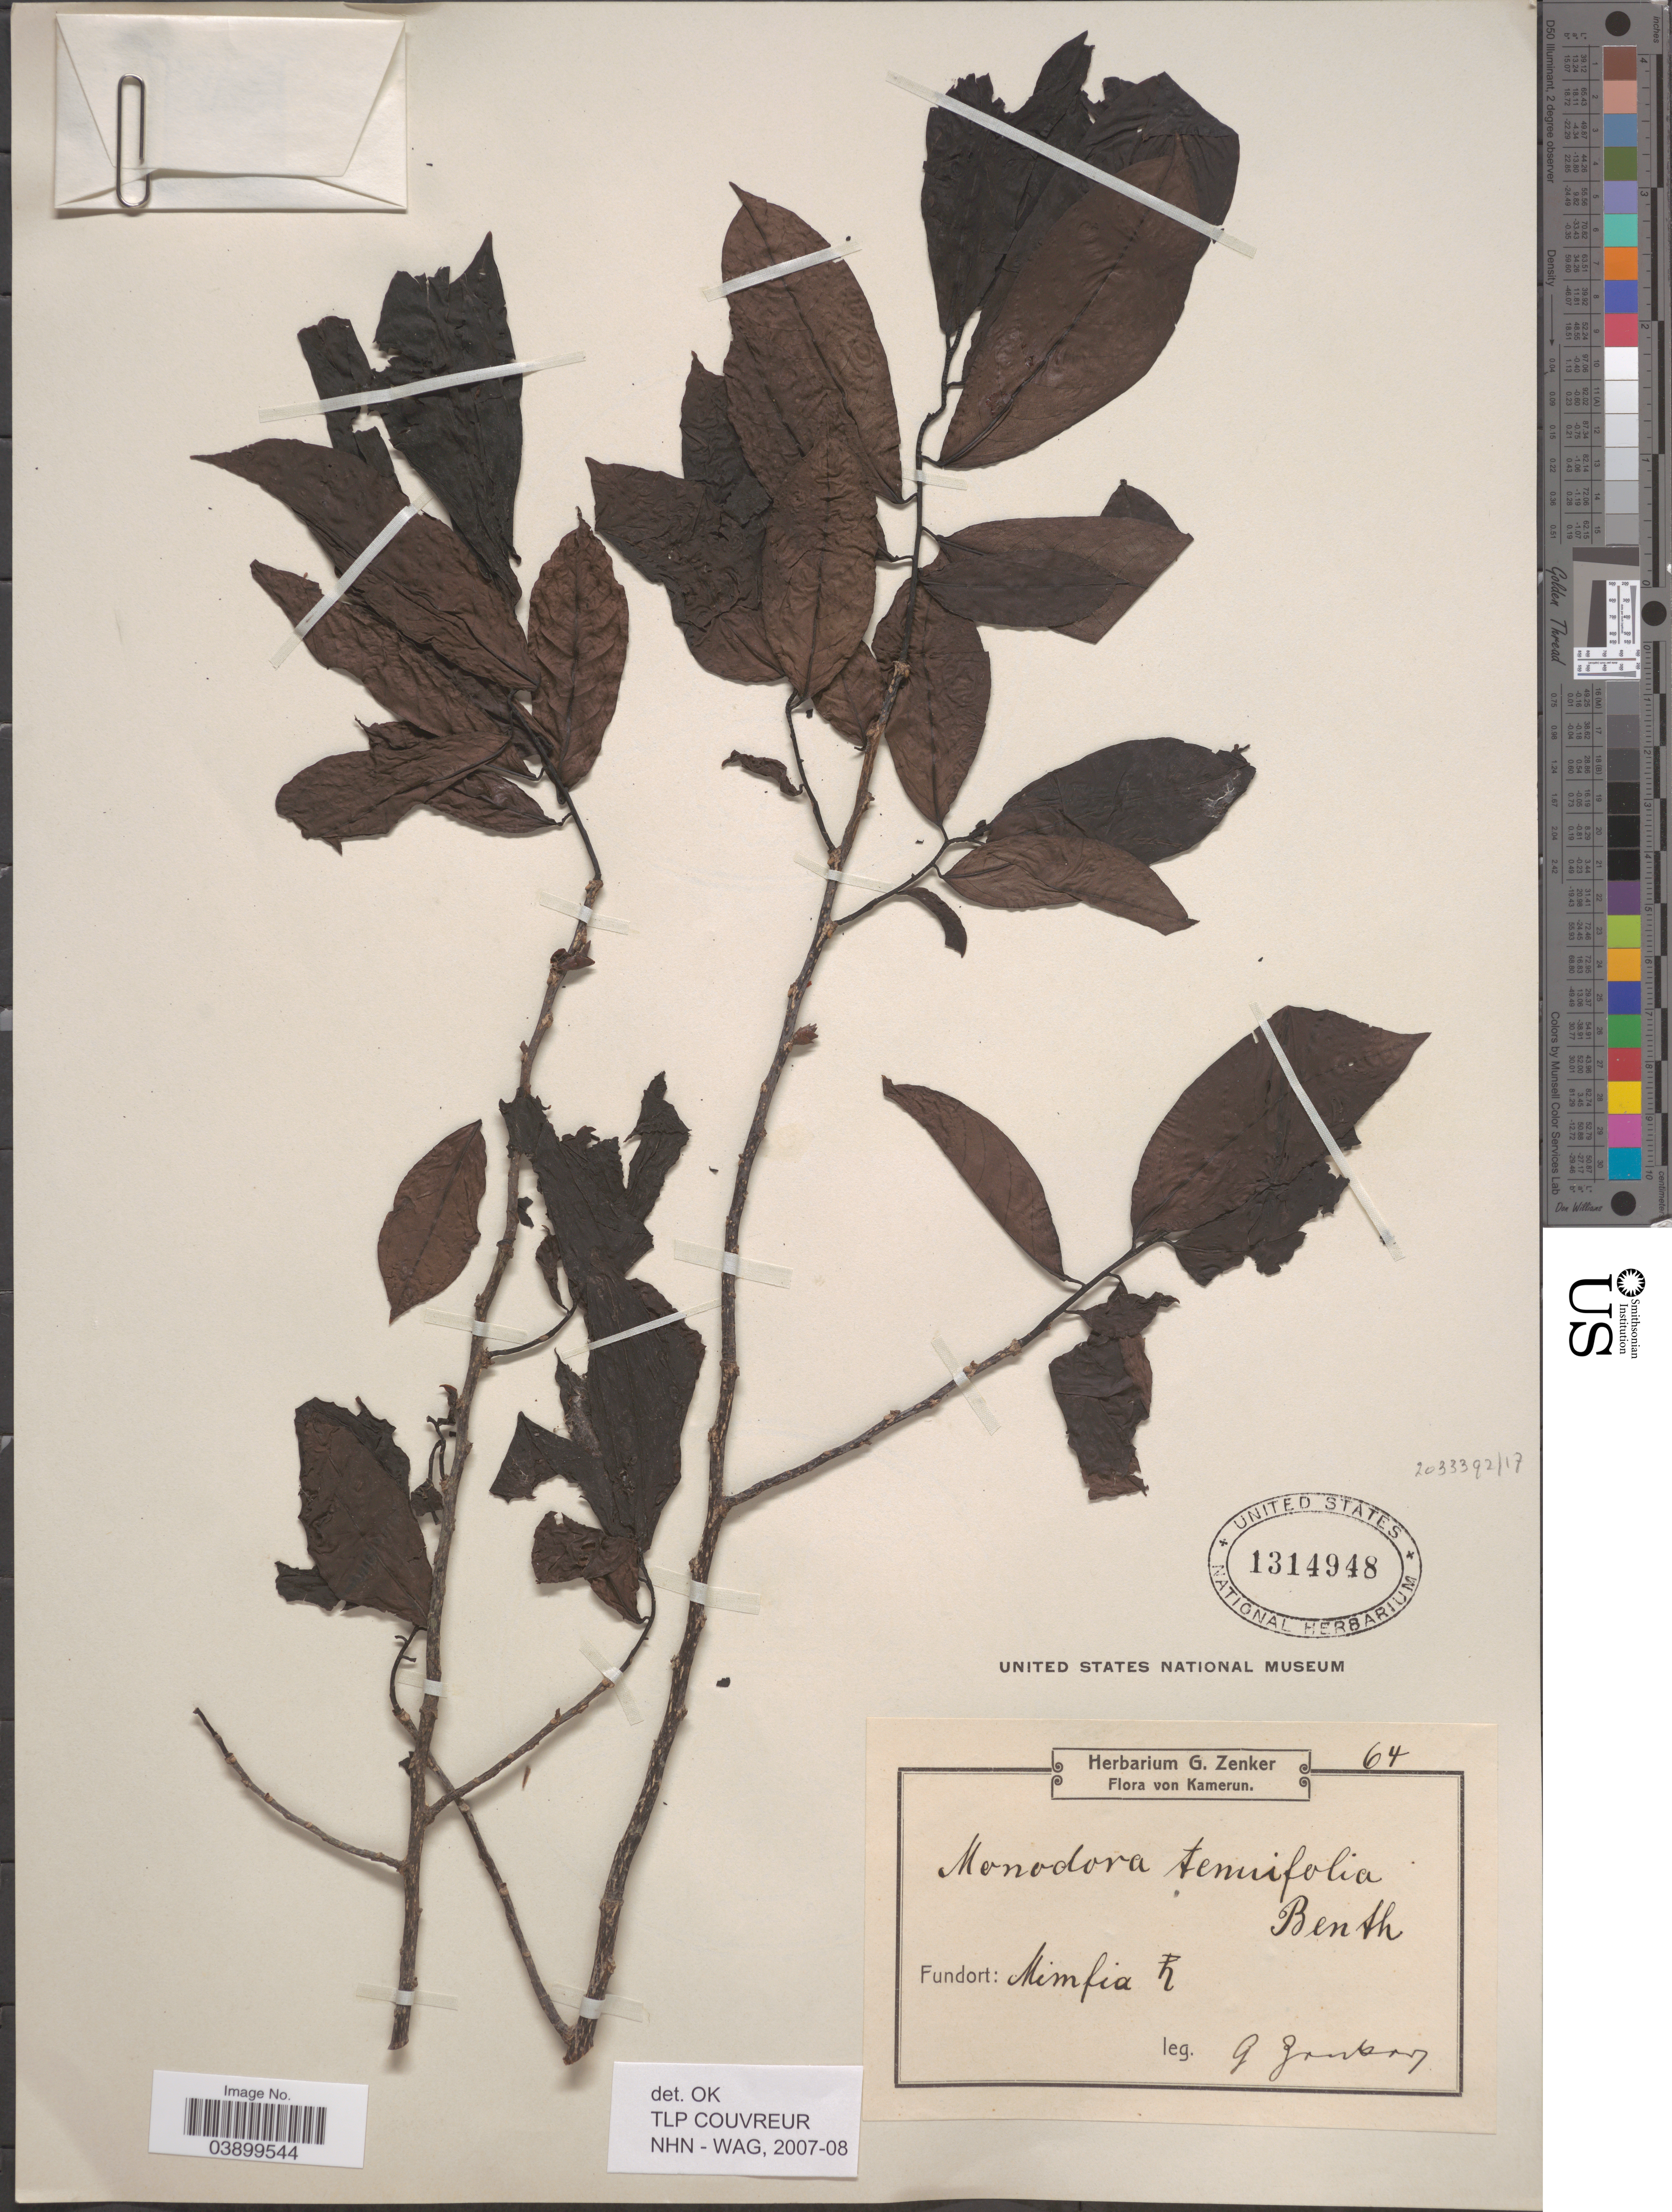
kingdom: Plantae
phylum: Tracheophyta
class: Magnoliopsida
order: Magnoliales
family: Annonaceae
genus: Monodora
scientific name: Monodora tenuifolia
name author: Benth.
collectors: G. A. Zenker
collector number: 64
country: Cameroon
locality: Mimfia [illegible text].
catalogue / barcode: US 1314948